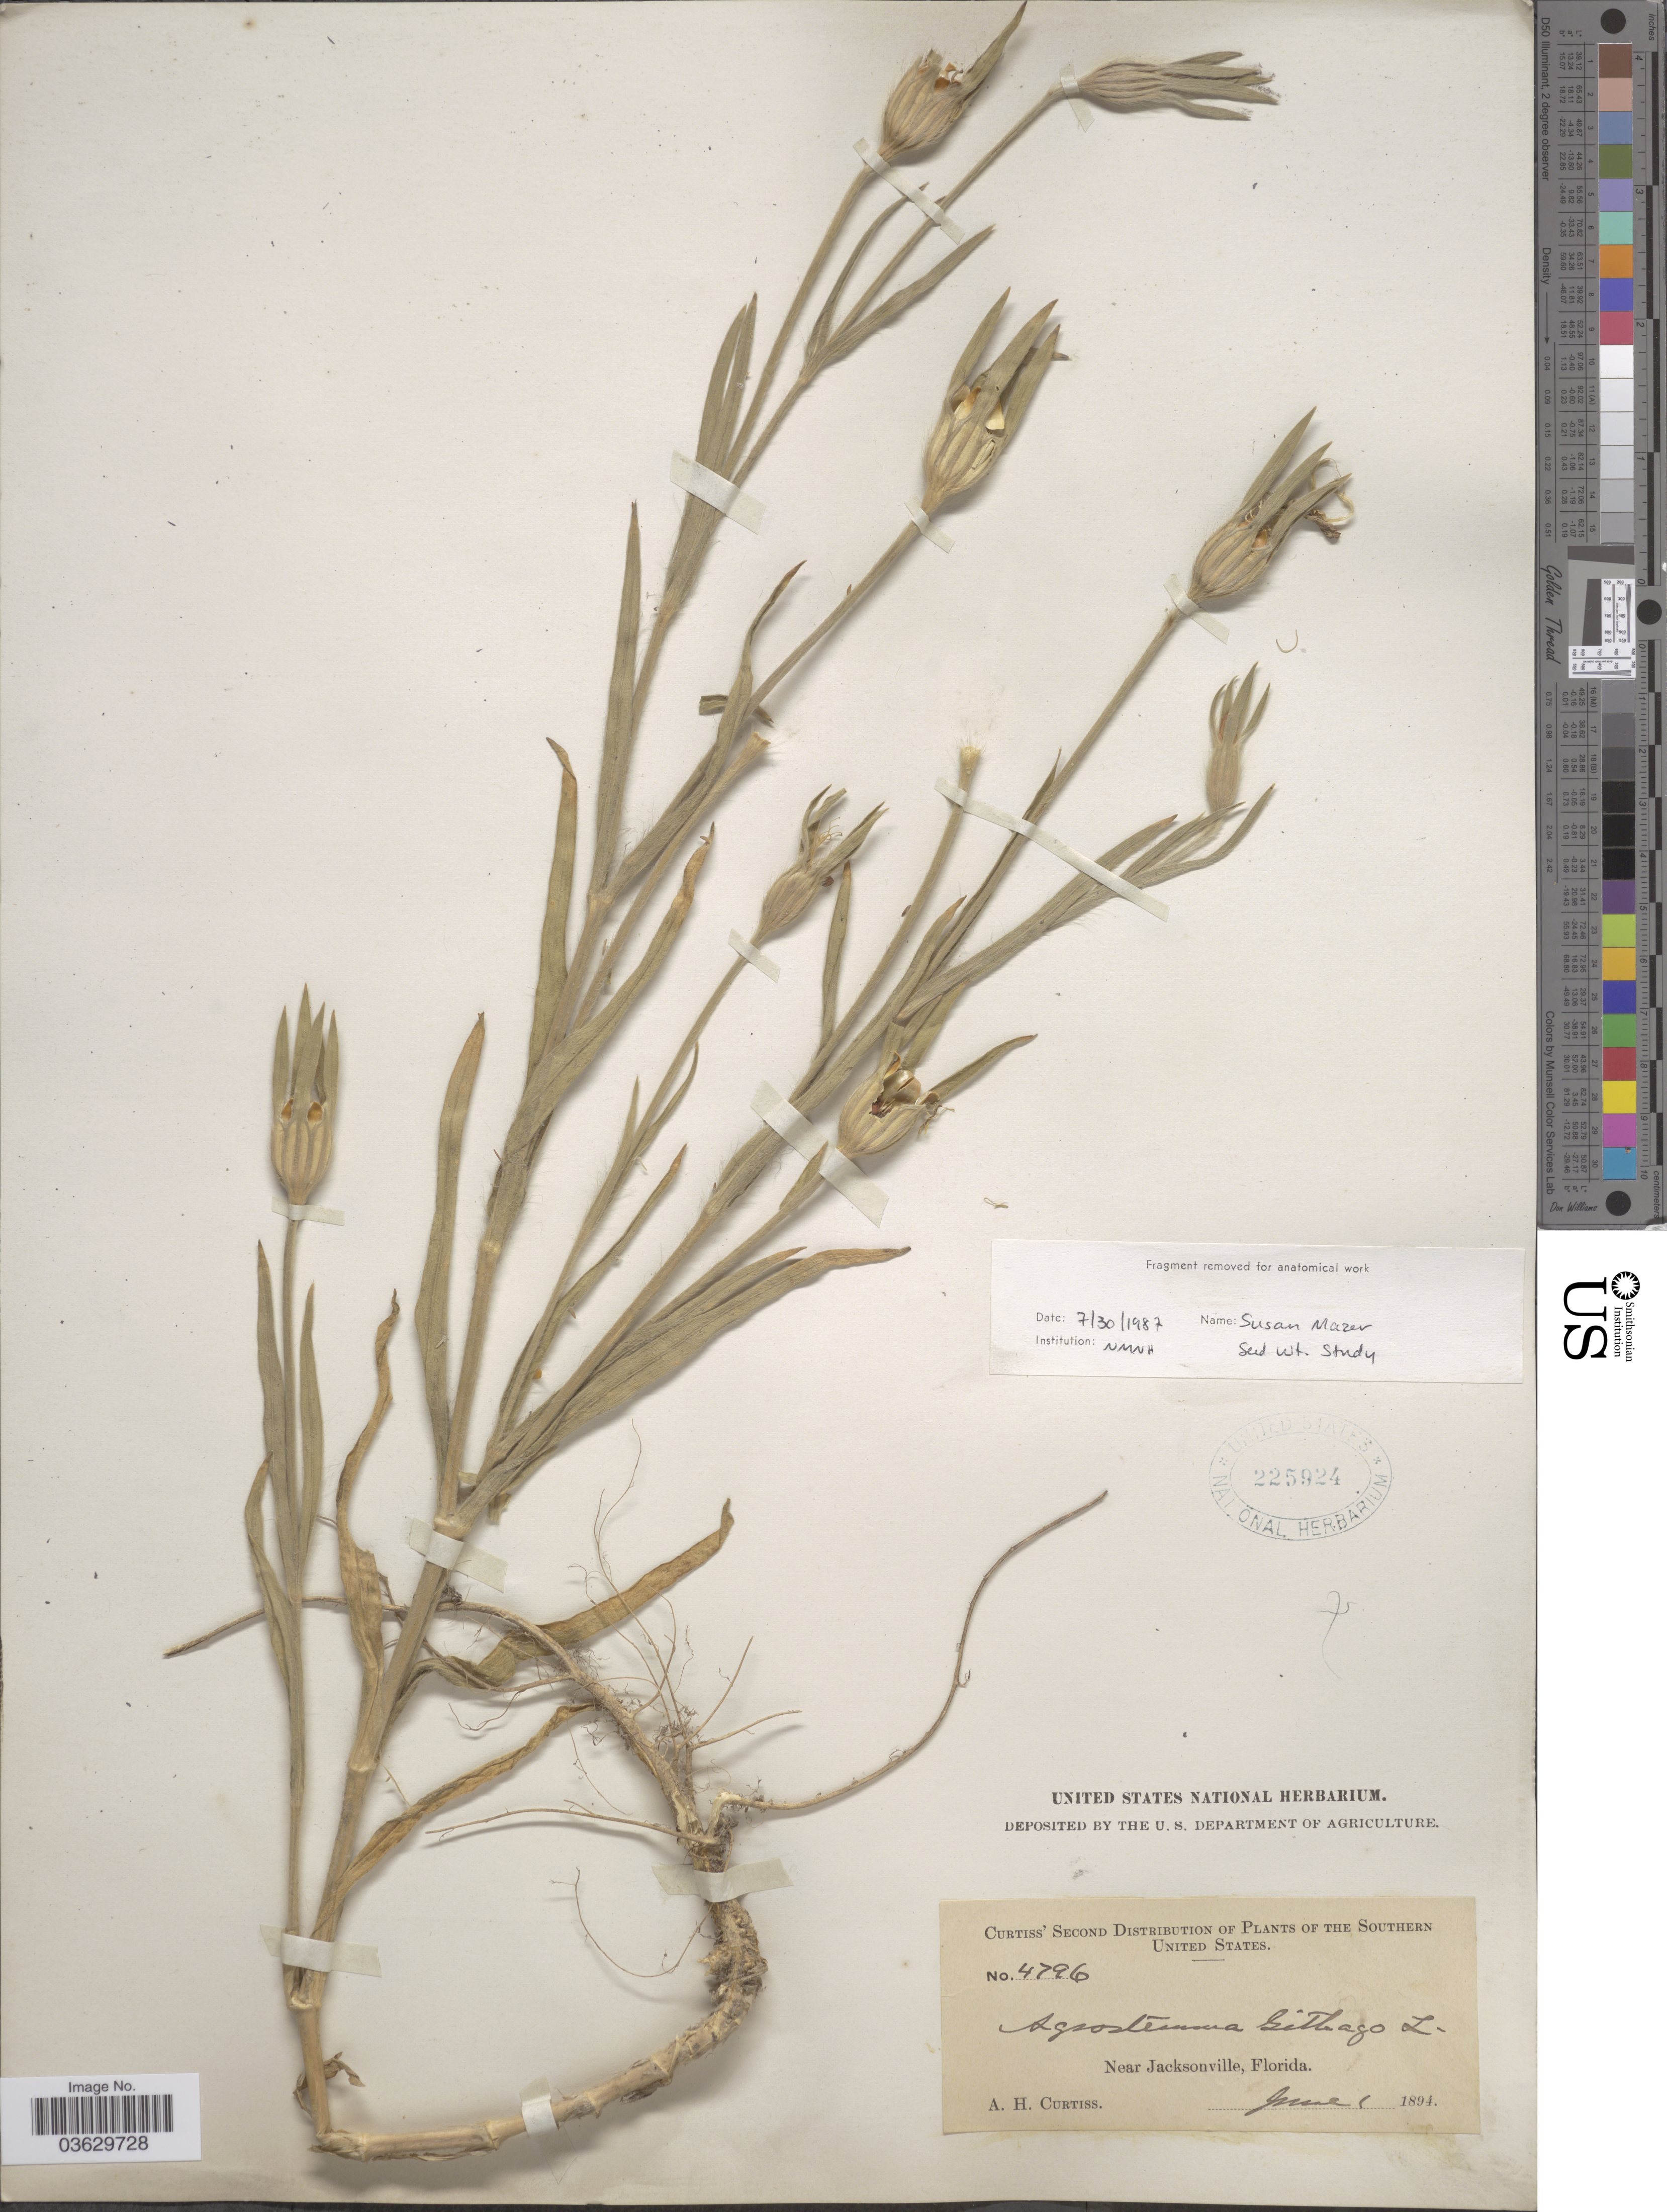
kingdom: Plantae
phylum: Tracheophyta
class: Magnoliopsida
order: Caryophyllales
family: Caryophyllaceae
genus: Agrostemma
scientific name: Agrostemma githago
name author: L.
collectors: A. H. Curtiss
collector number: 4796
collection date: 1894-06-01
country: United States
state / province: Florida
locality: The Southern United States. Near Jacksonville.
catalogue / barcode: US 225924